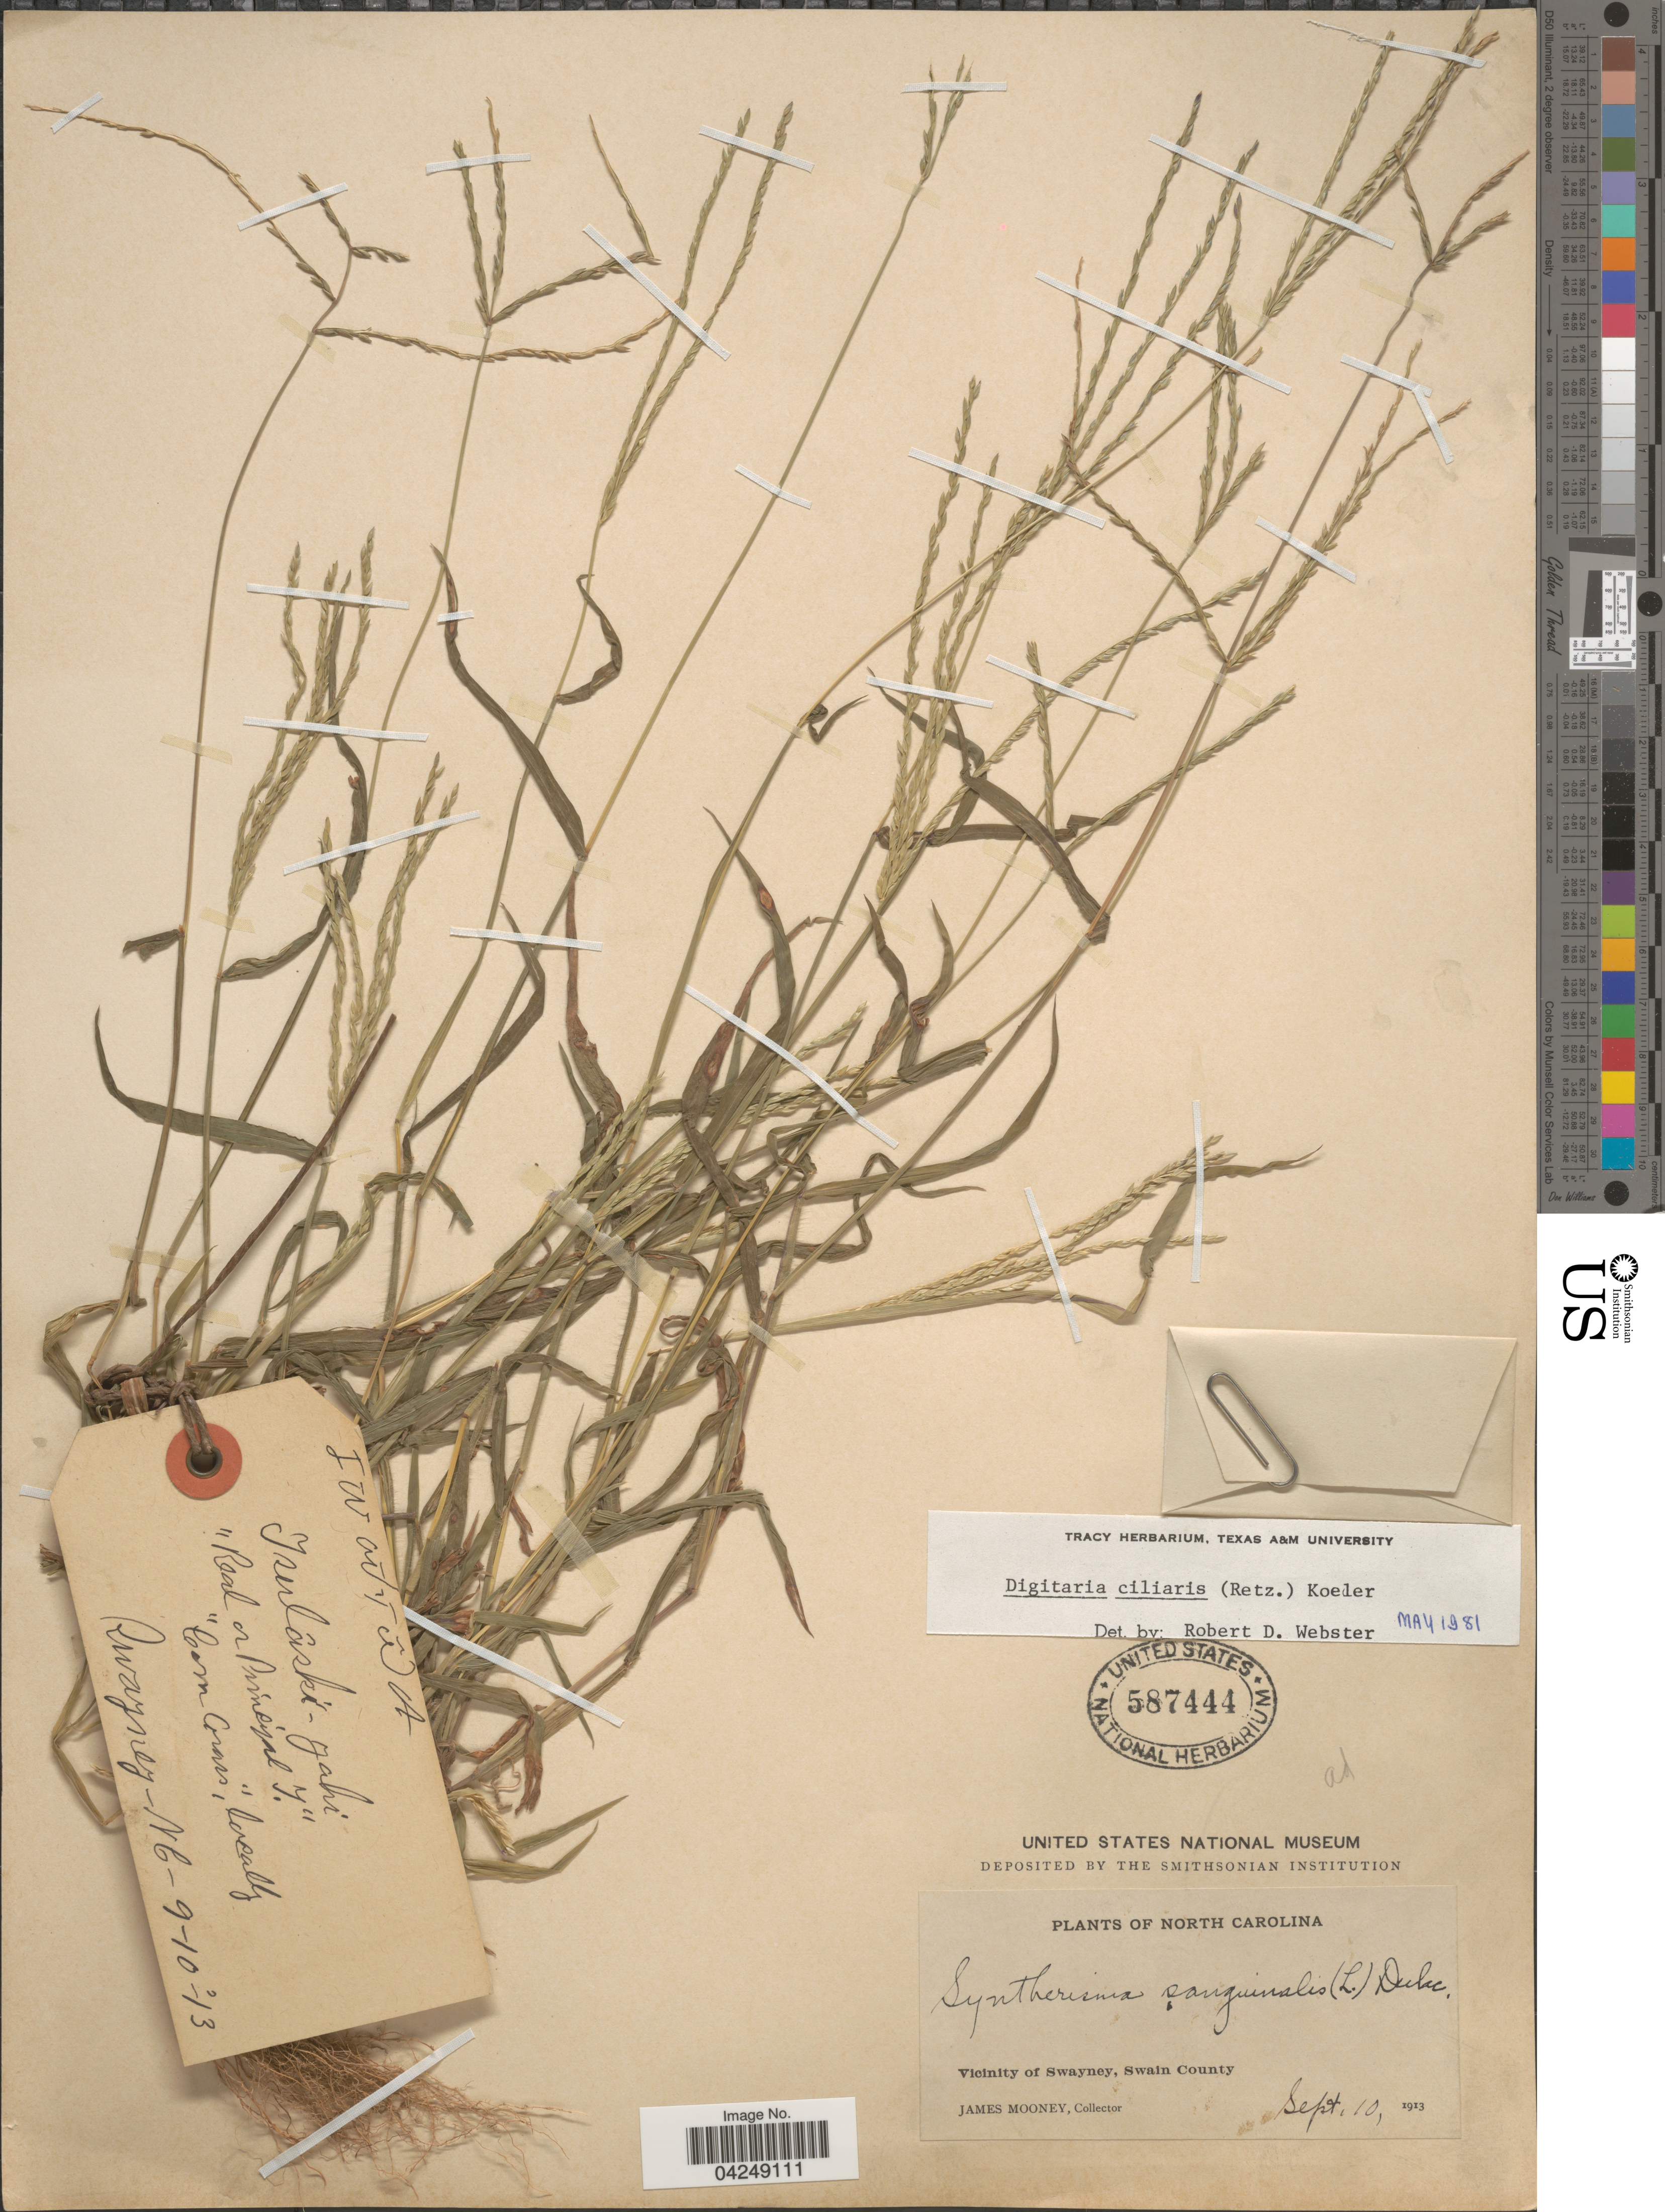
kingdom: Plantae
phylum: Tracheophyta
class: Liliopsida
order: Poales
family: Poaceae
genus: Digitaria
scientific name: Digitaria ciliaris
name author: (Retz.) Koeler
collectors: J. Mooney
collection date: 1913-09-10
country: United States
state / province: North Carolina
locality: Vicinity of Swaney, Swain County.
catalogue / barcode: US 587444